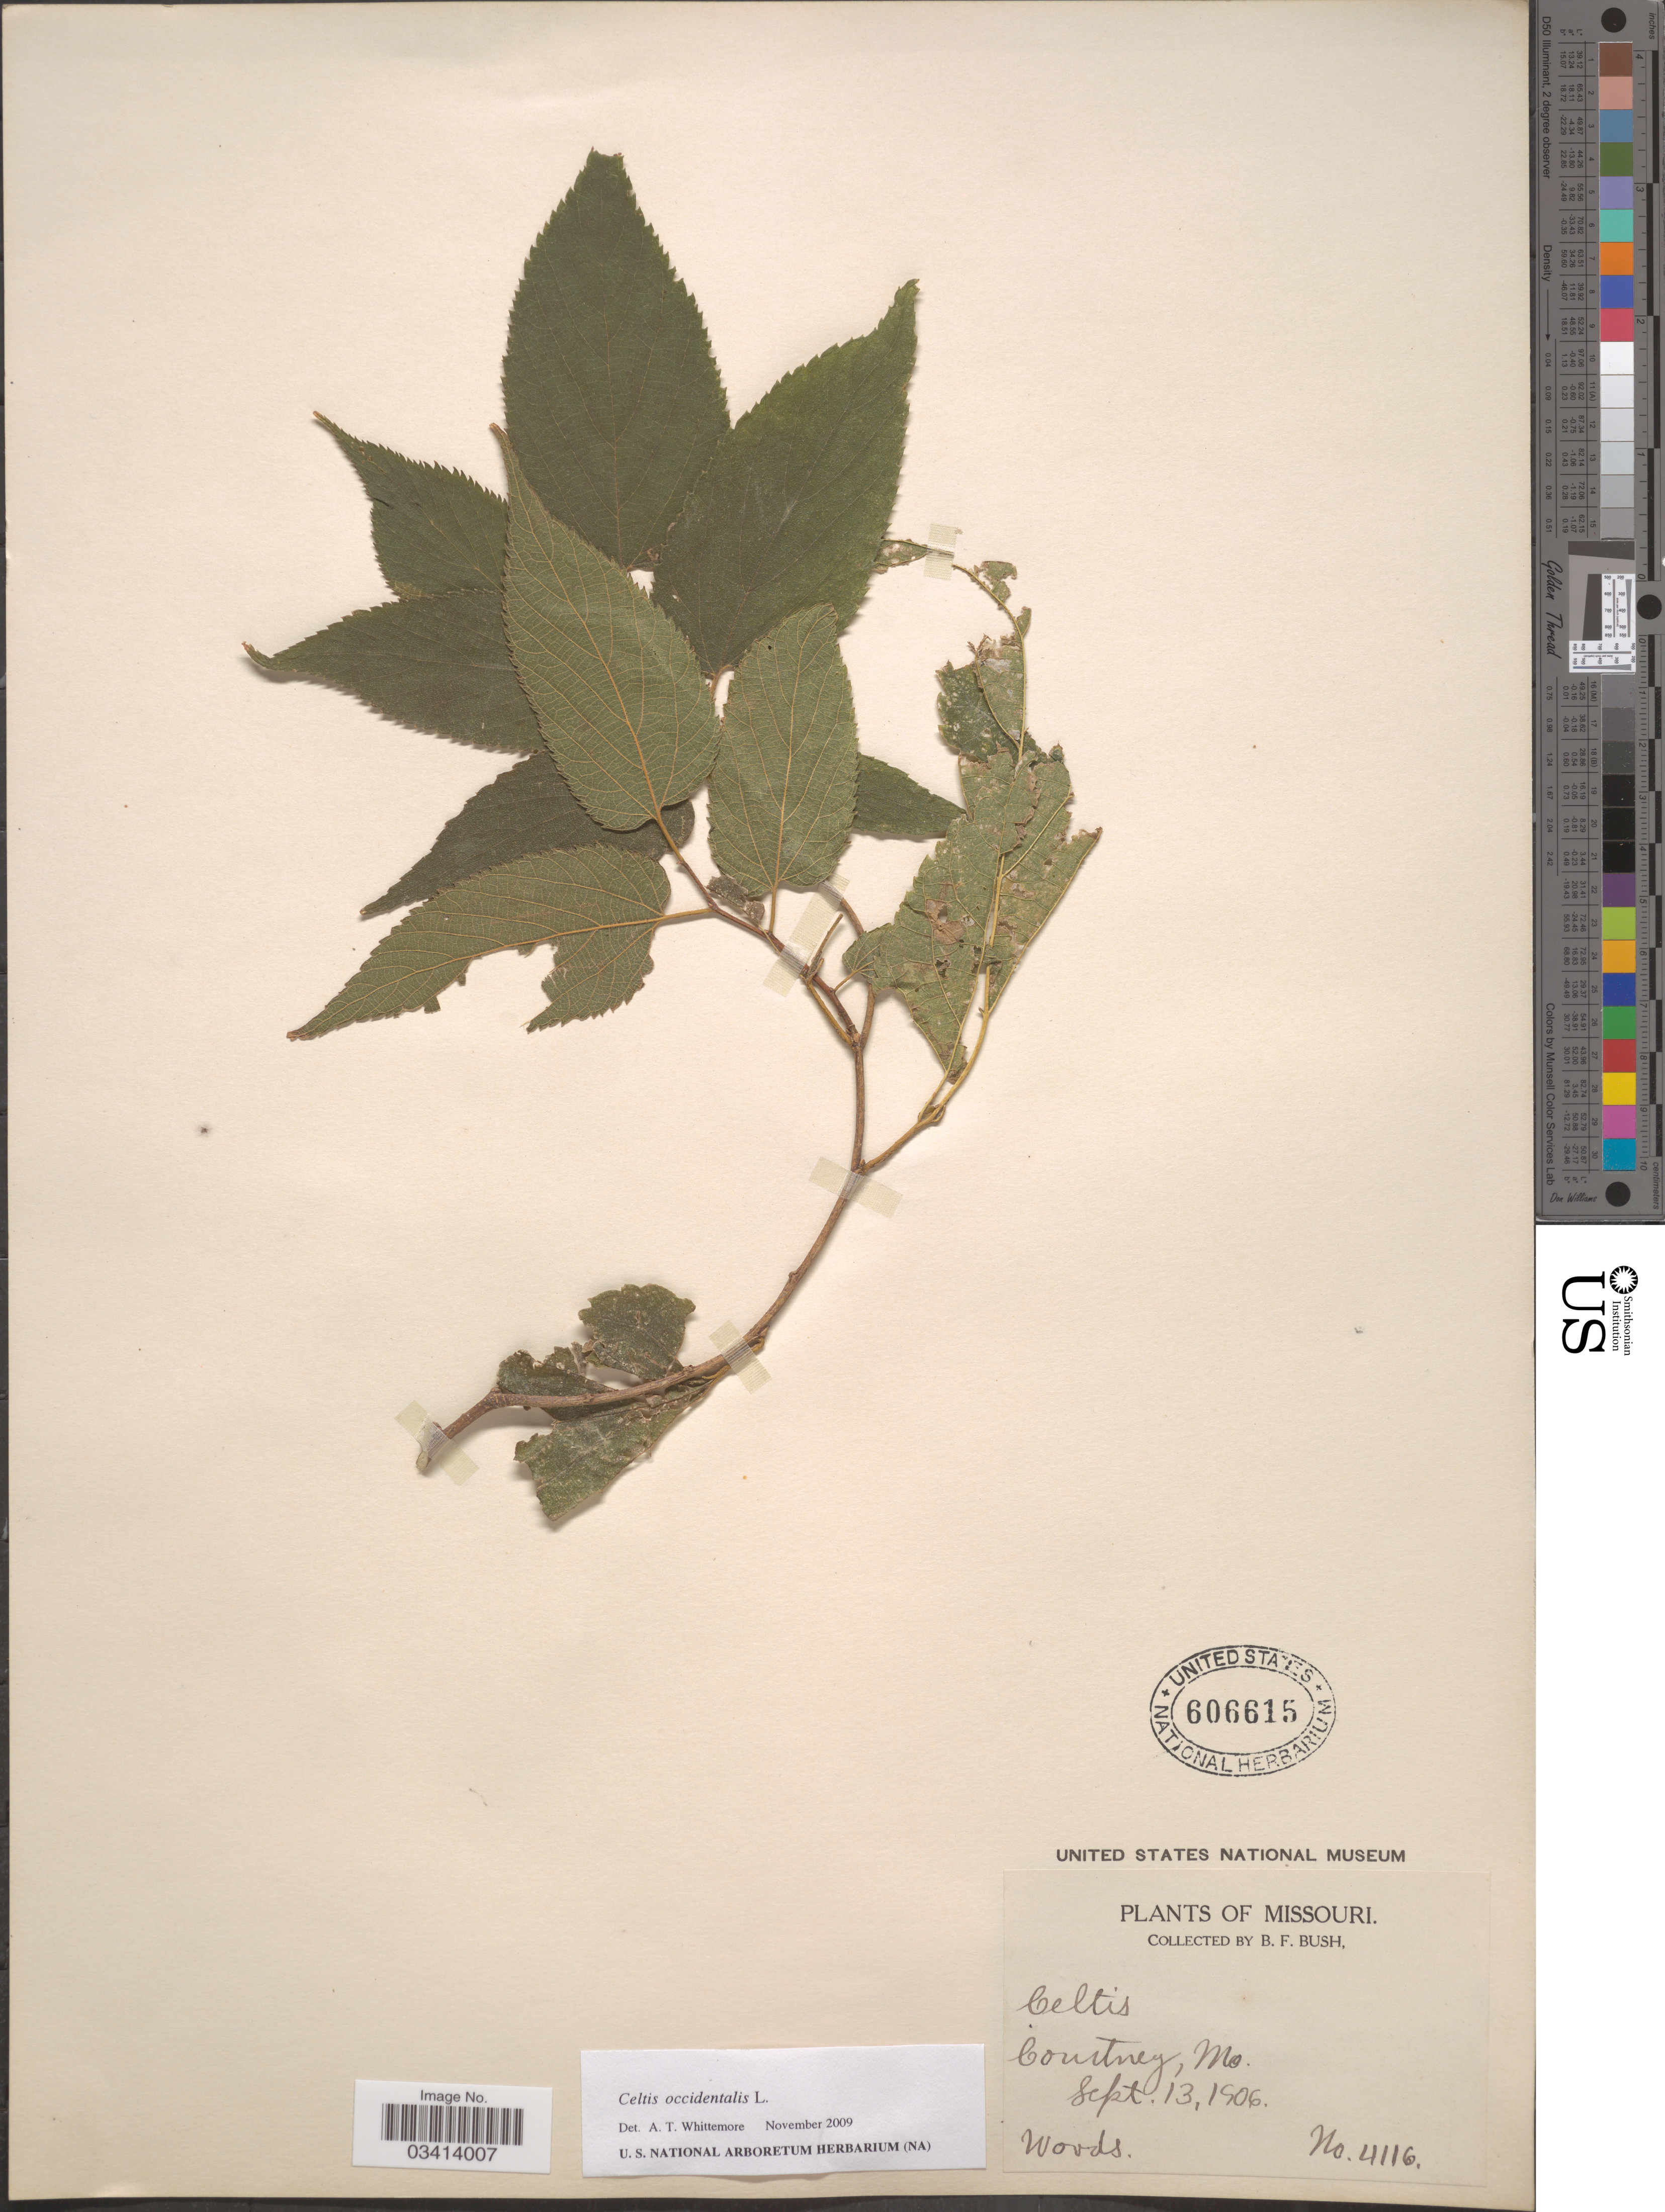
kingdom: Plantae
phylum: Tracheophyta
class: Magnoliopsida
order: Rosales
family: Cannabaceae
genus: Celtis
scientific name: Celtis occidentalis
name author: L.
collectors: B. F. Bush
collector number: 4116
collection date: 1906-09-13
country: United States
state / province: Missouri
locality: Courtney.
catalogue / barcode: US 606615